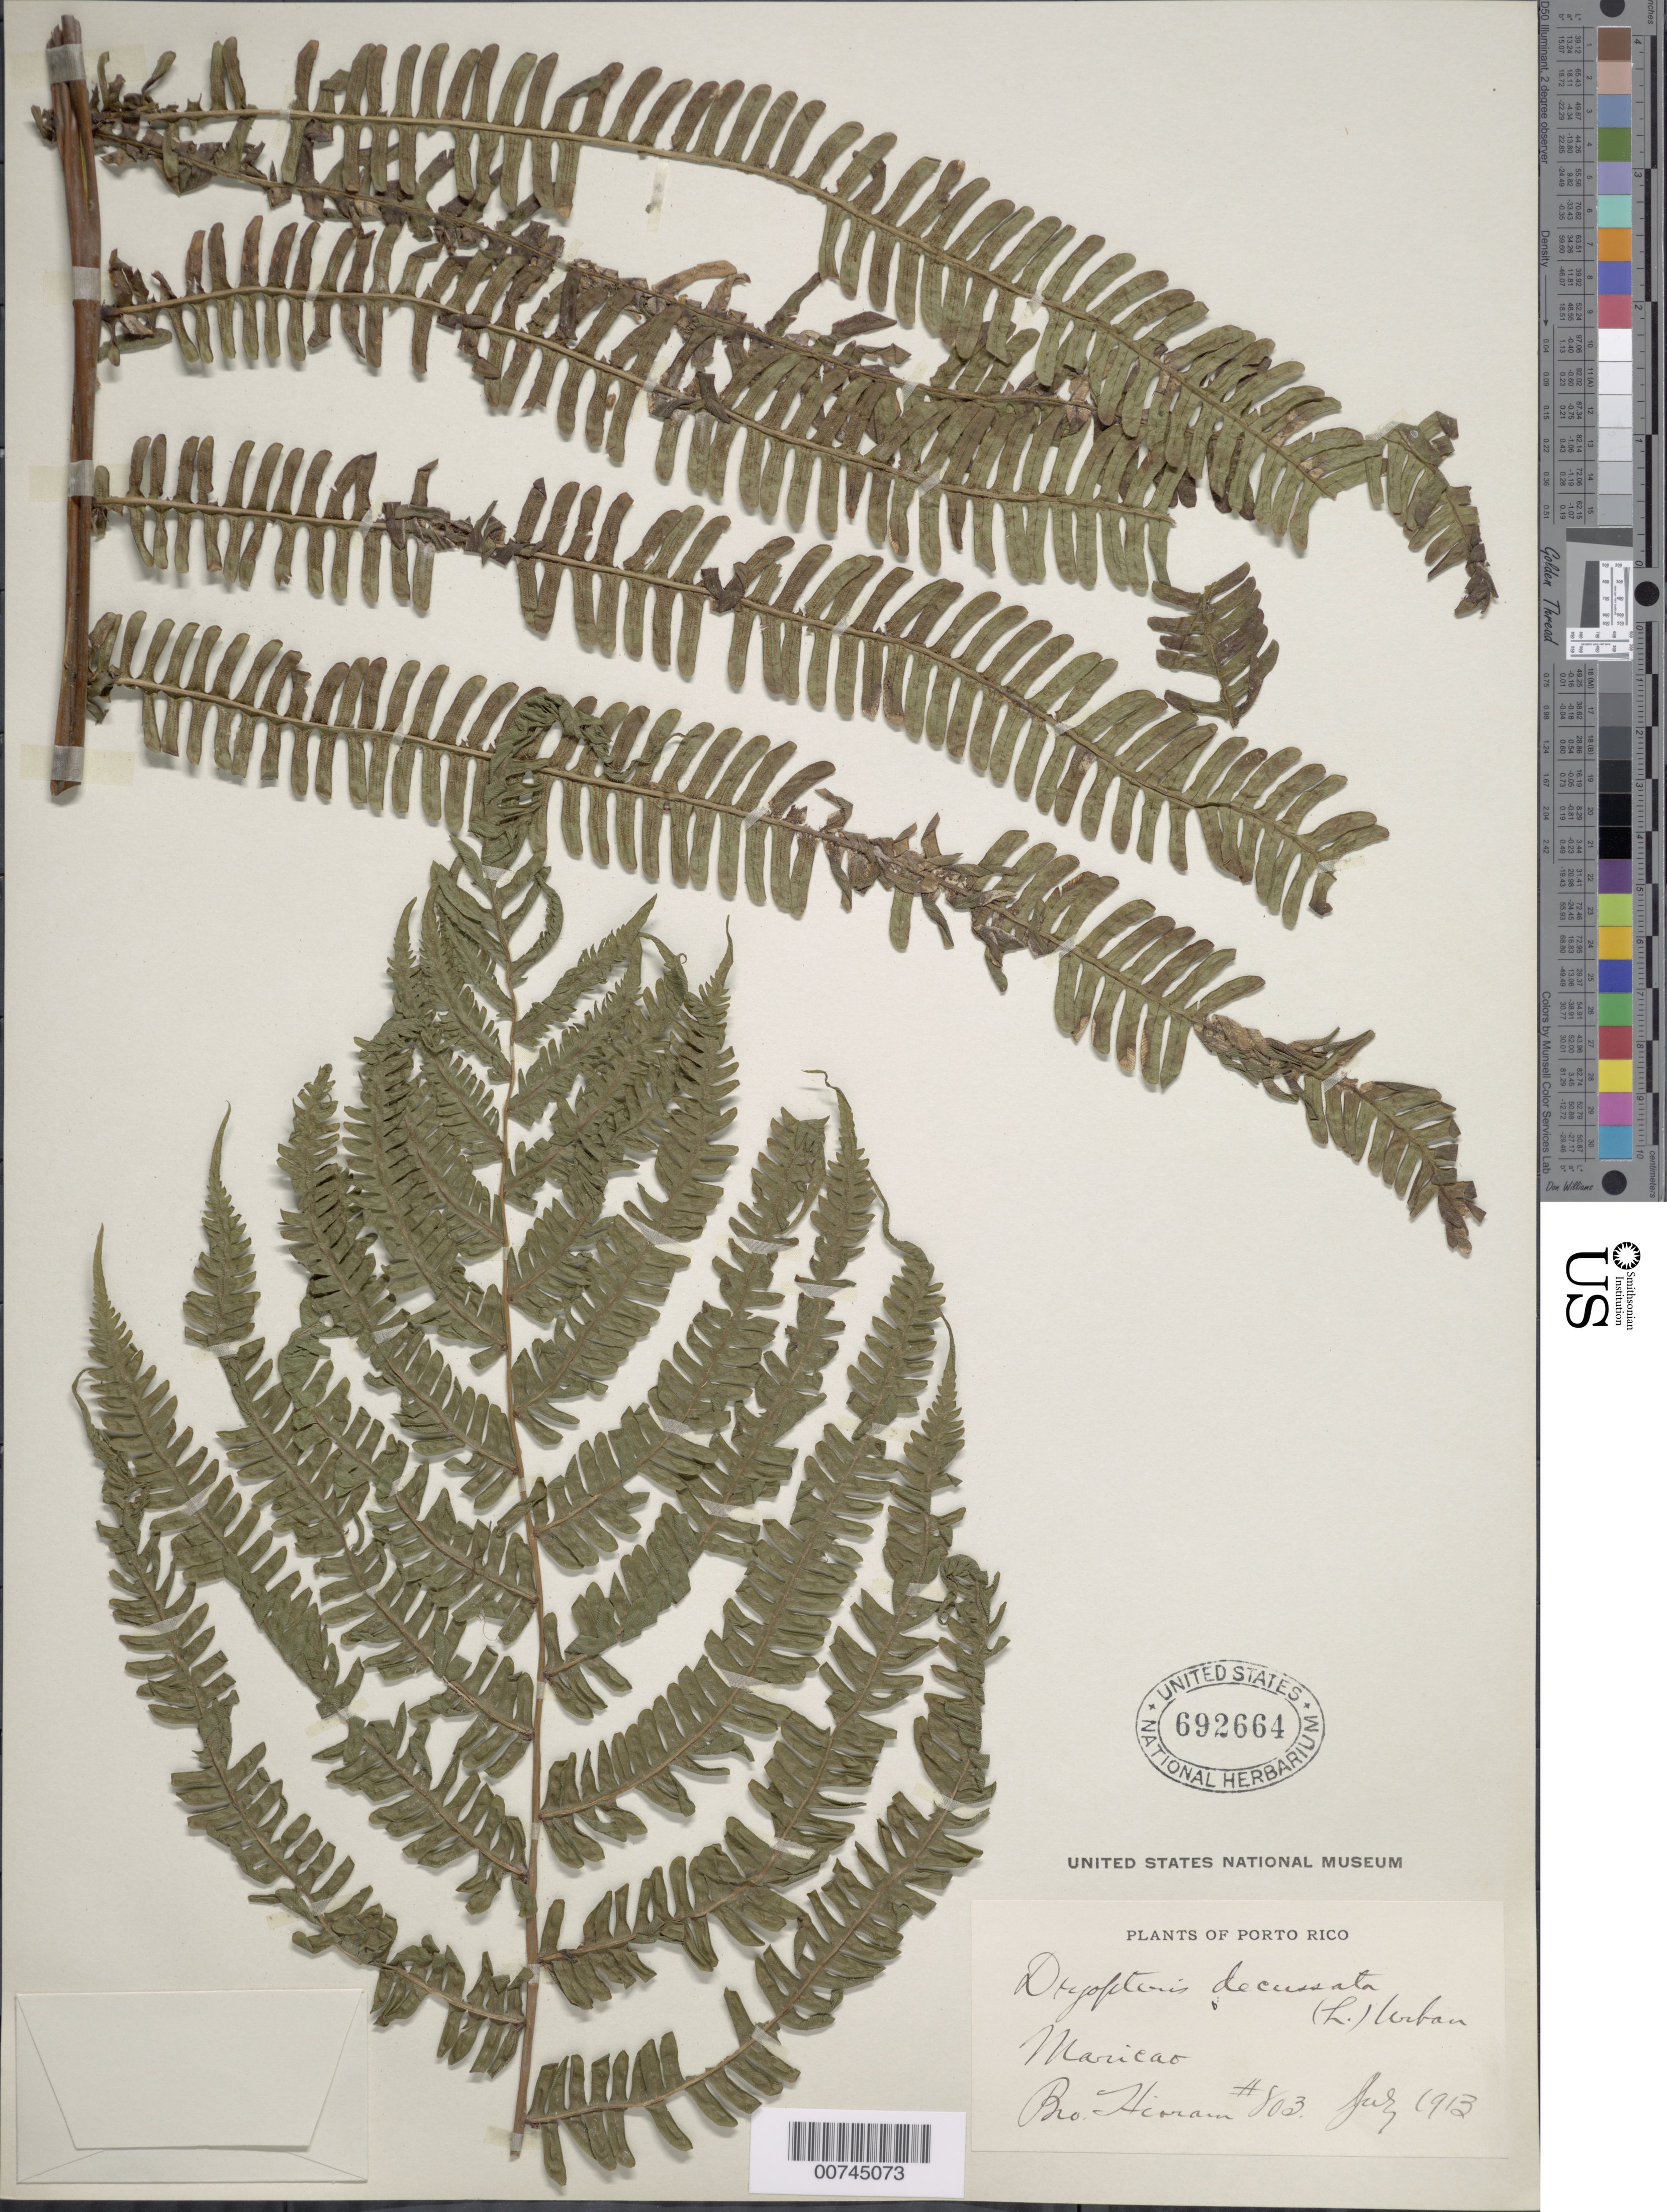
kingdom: Plantae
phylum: Tracheophyta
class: Polypodiopsida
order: Polypodiales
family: Thelypteridaceae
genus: Steiropteris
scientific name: Steiropteris decussata (L.) comb. nov., ined. 2015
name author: (L.)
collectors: Bro. Hioram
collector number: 803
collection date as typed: Jul 1913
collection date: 1913-07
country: Puerto Rico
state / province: Maricao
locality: Maricao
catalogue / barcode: US 692664